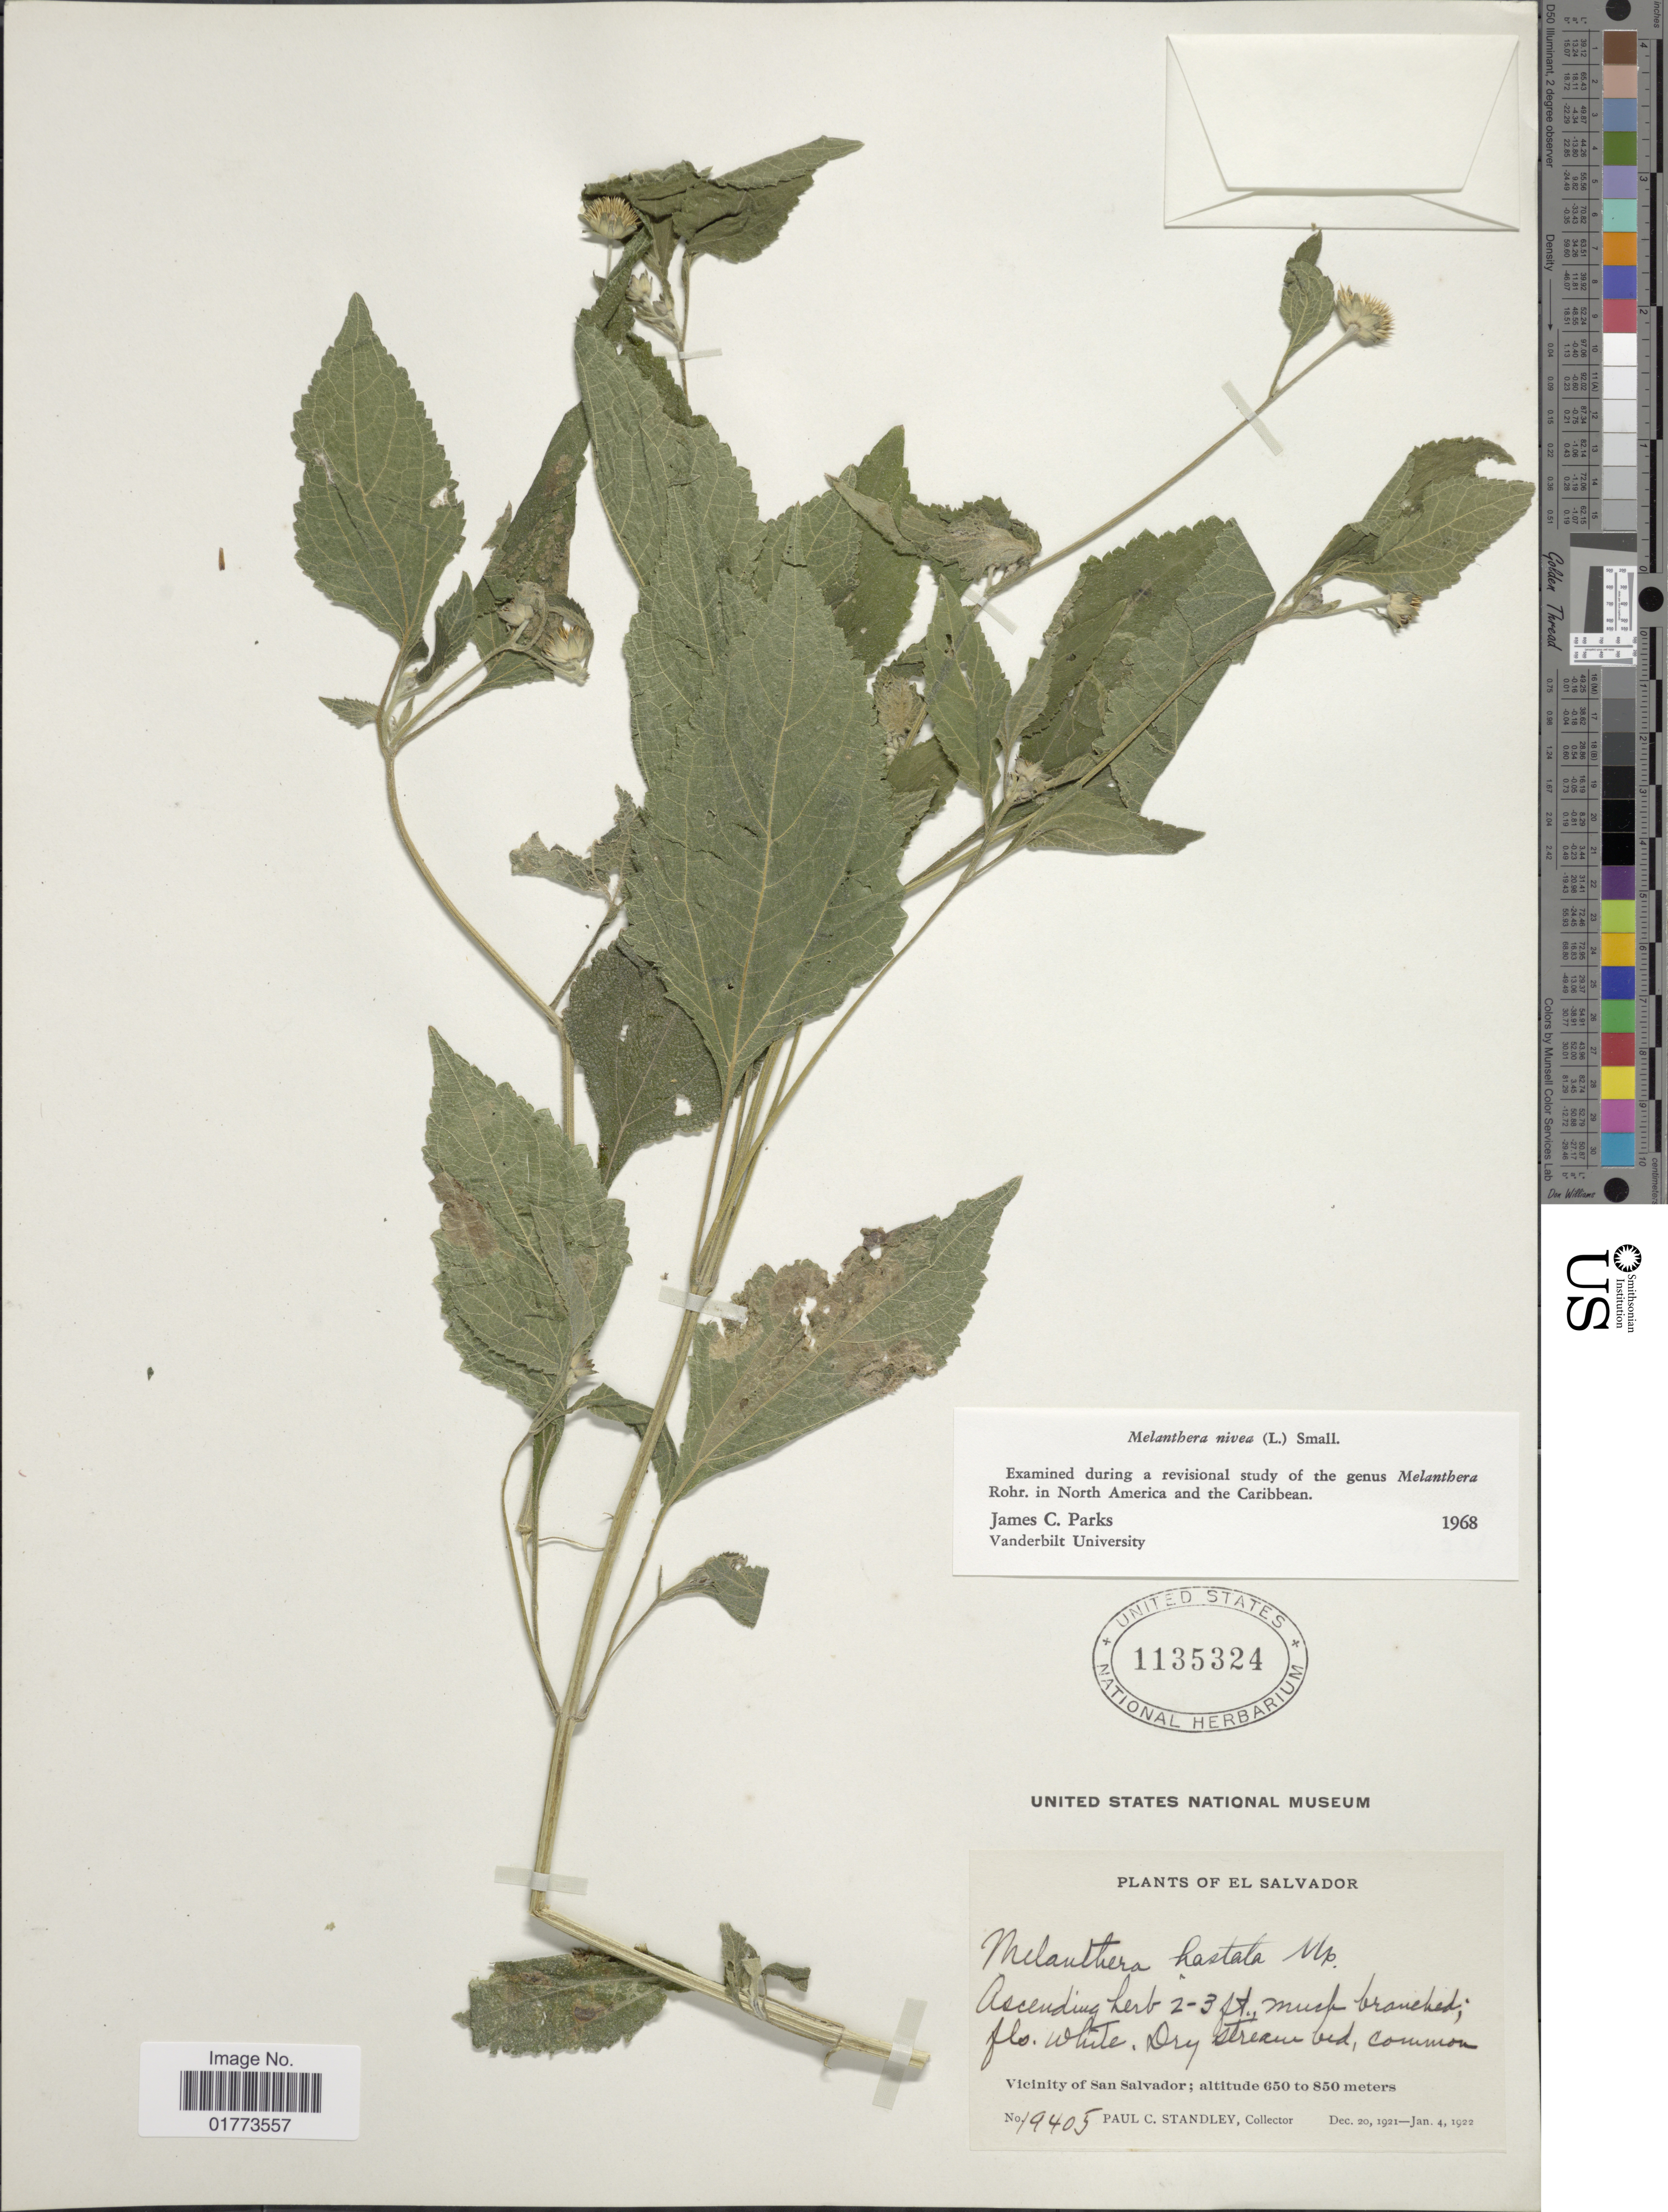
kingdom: Plantae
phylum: Tracheophyta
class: Magnoliopsida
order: Asterales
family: Asteraceae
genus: Melanthera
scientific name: Melanthera nivea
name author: (L.) Small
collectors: P. C. Standley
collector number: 19405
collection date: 1921-12-20/1922-01-04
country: El Salvador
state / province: San Salvador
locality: Vicinity of San Salvador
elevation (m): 650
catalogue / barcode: US 1135324